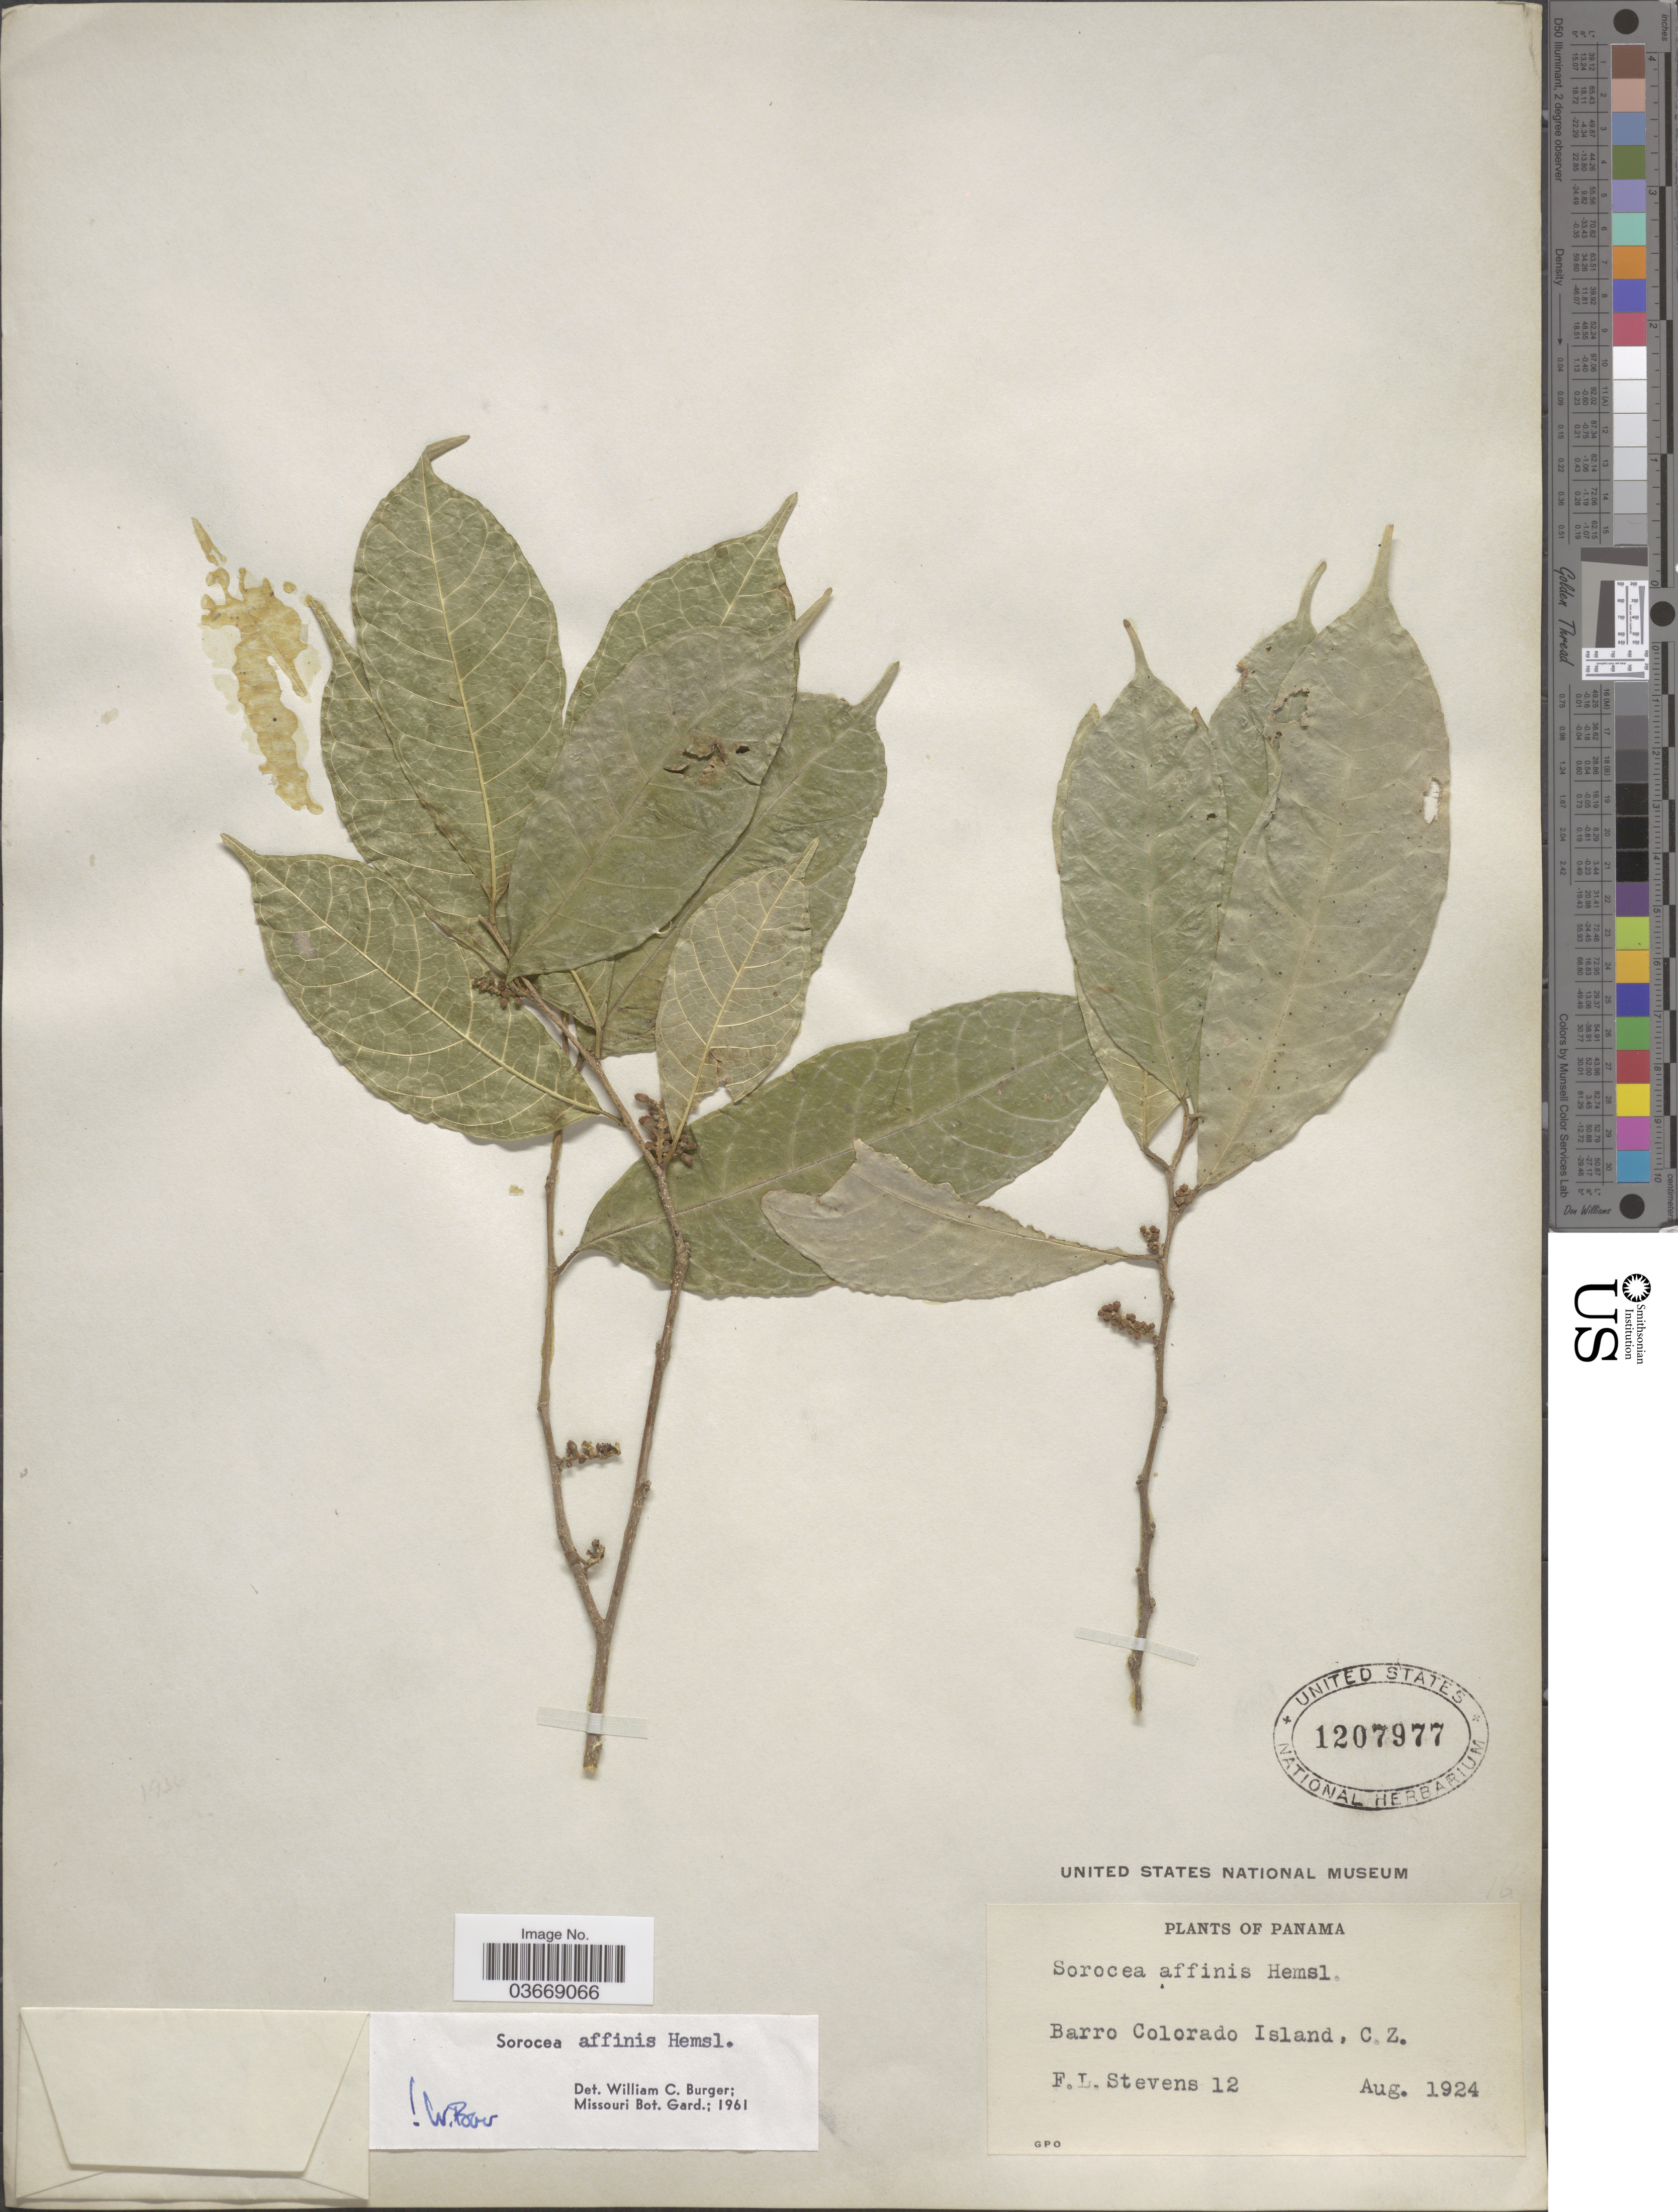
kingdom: Plantae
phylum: Tracheophyta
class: Magnoliopsida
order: Rosales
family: Moraceae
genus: Sorocea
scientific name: Sorocea affinis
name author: Hemsl.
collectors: F. L. Stevens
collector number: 12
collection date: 1924-08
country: Panama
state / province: Panamá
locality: Barro Colorado Island, C. Z.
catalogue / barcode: US 1207977